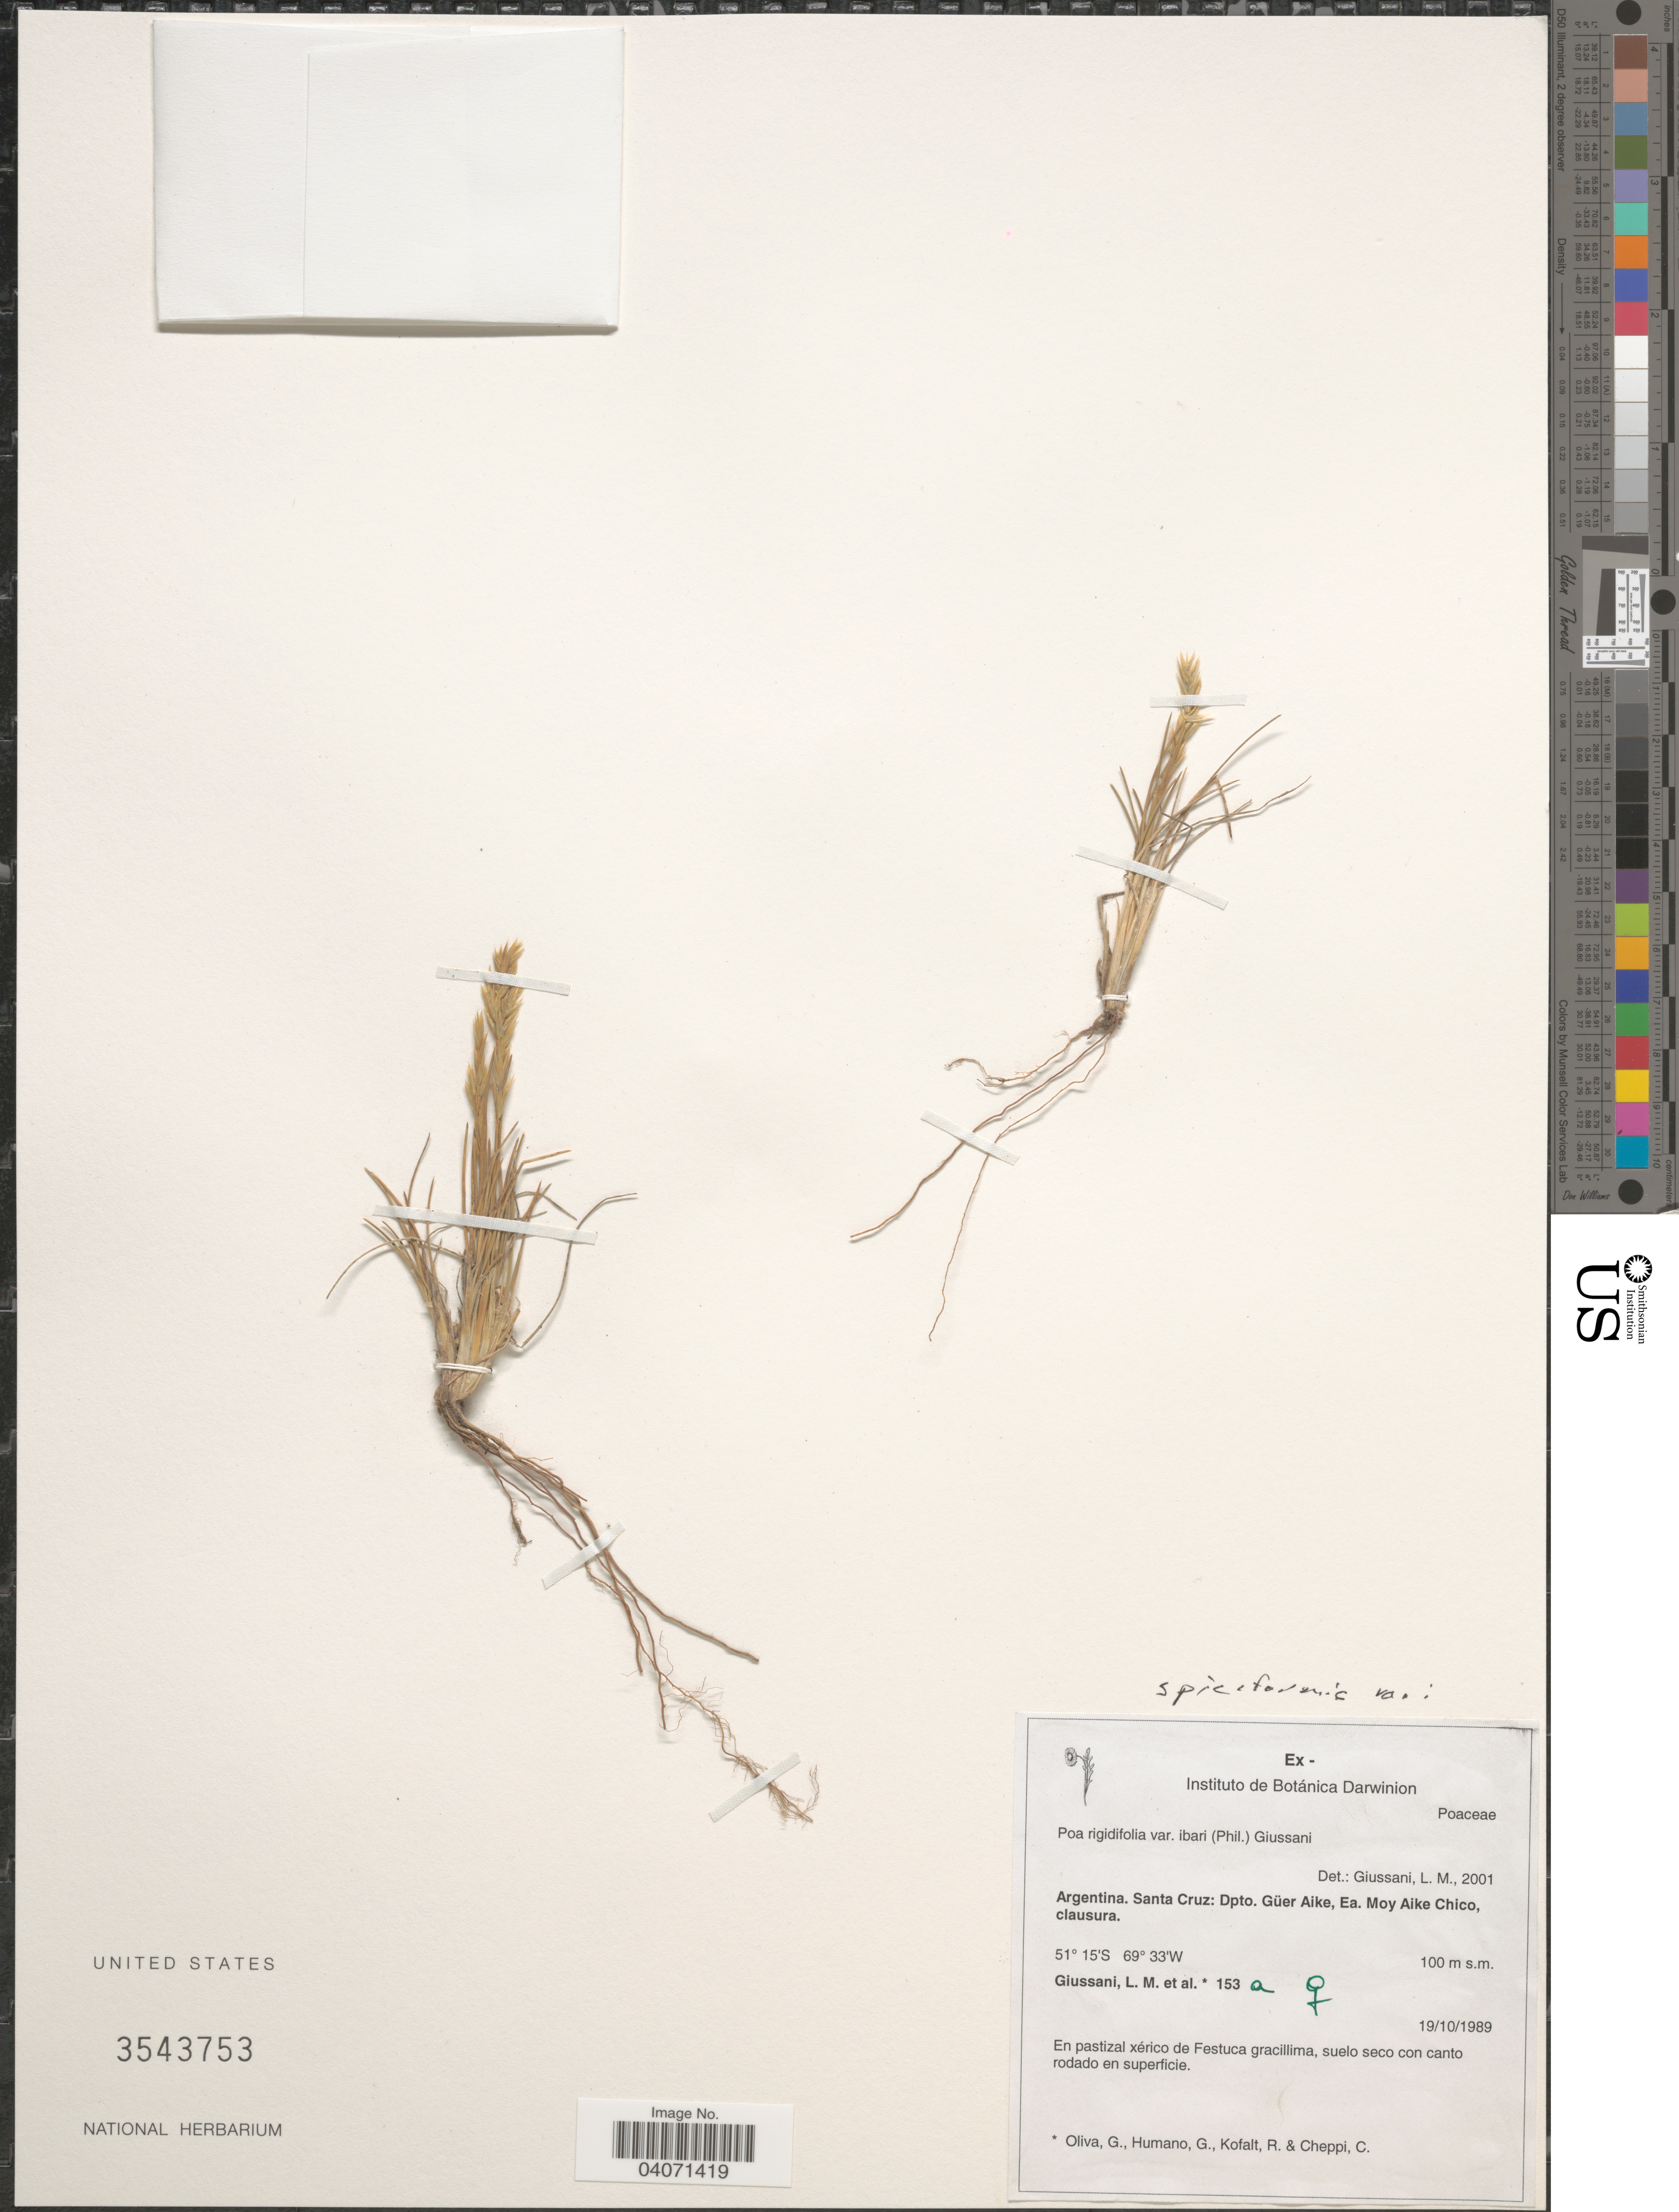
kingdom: Plantae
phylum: Tracheophyta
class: Liliopsida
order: Poales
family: Poaceae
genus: Poa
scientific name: Poa spiciformis var. ibarii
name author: (Phil.) Giussani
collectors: L. Giussani, G. Oliva, G. Humano, R. Kofalt & C. Cheppi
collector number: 153a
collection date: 1989-10-19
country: Argentina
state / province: Santa Cruz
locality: Dpto. Güer Aike, Ea. Moy Aike Chico, clausura.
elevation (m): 100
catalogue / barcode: US 3543753